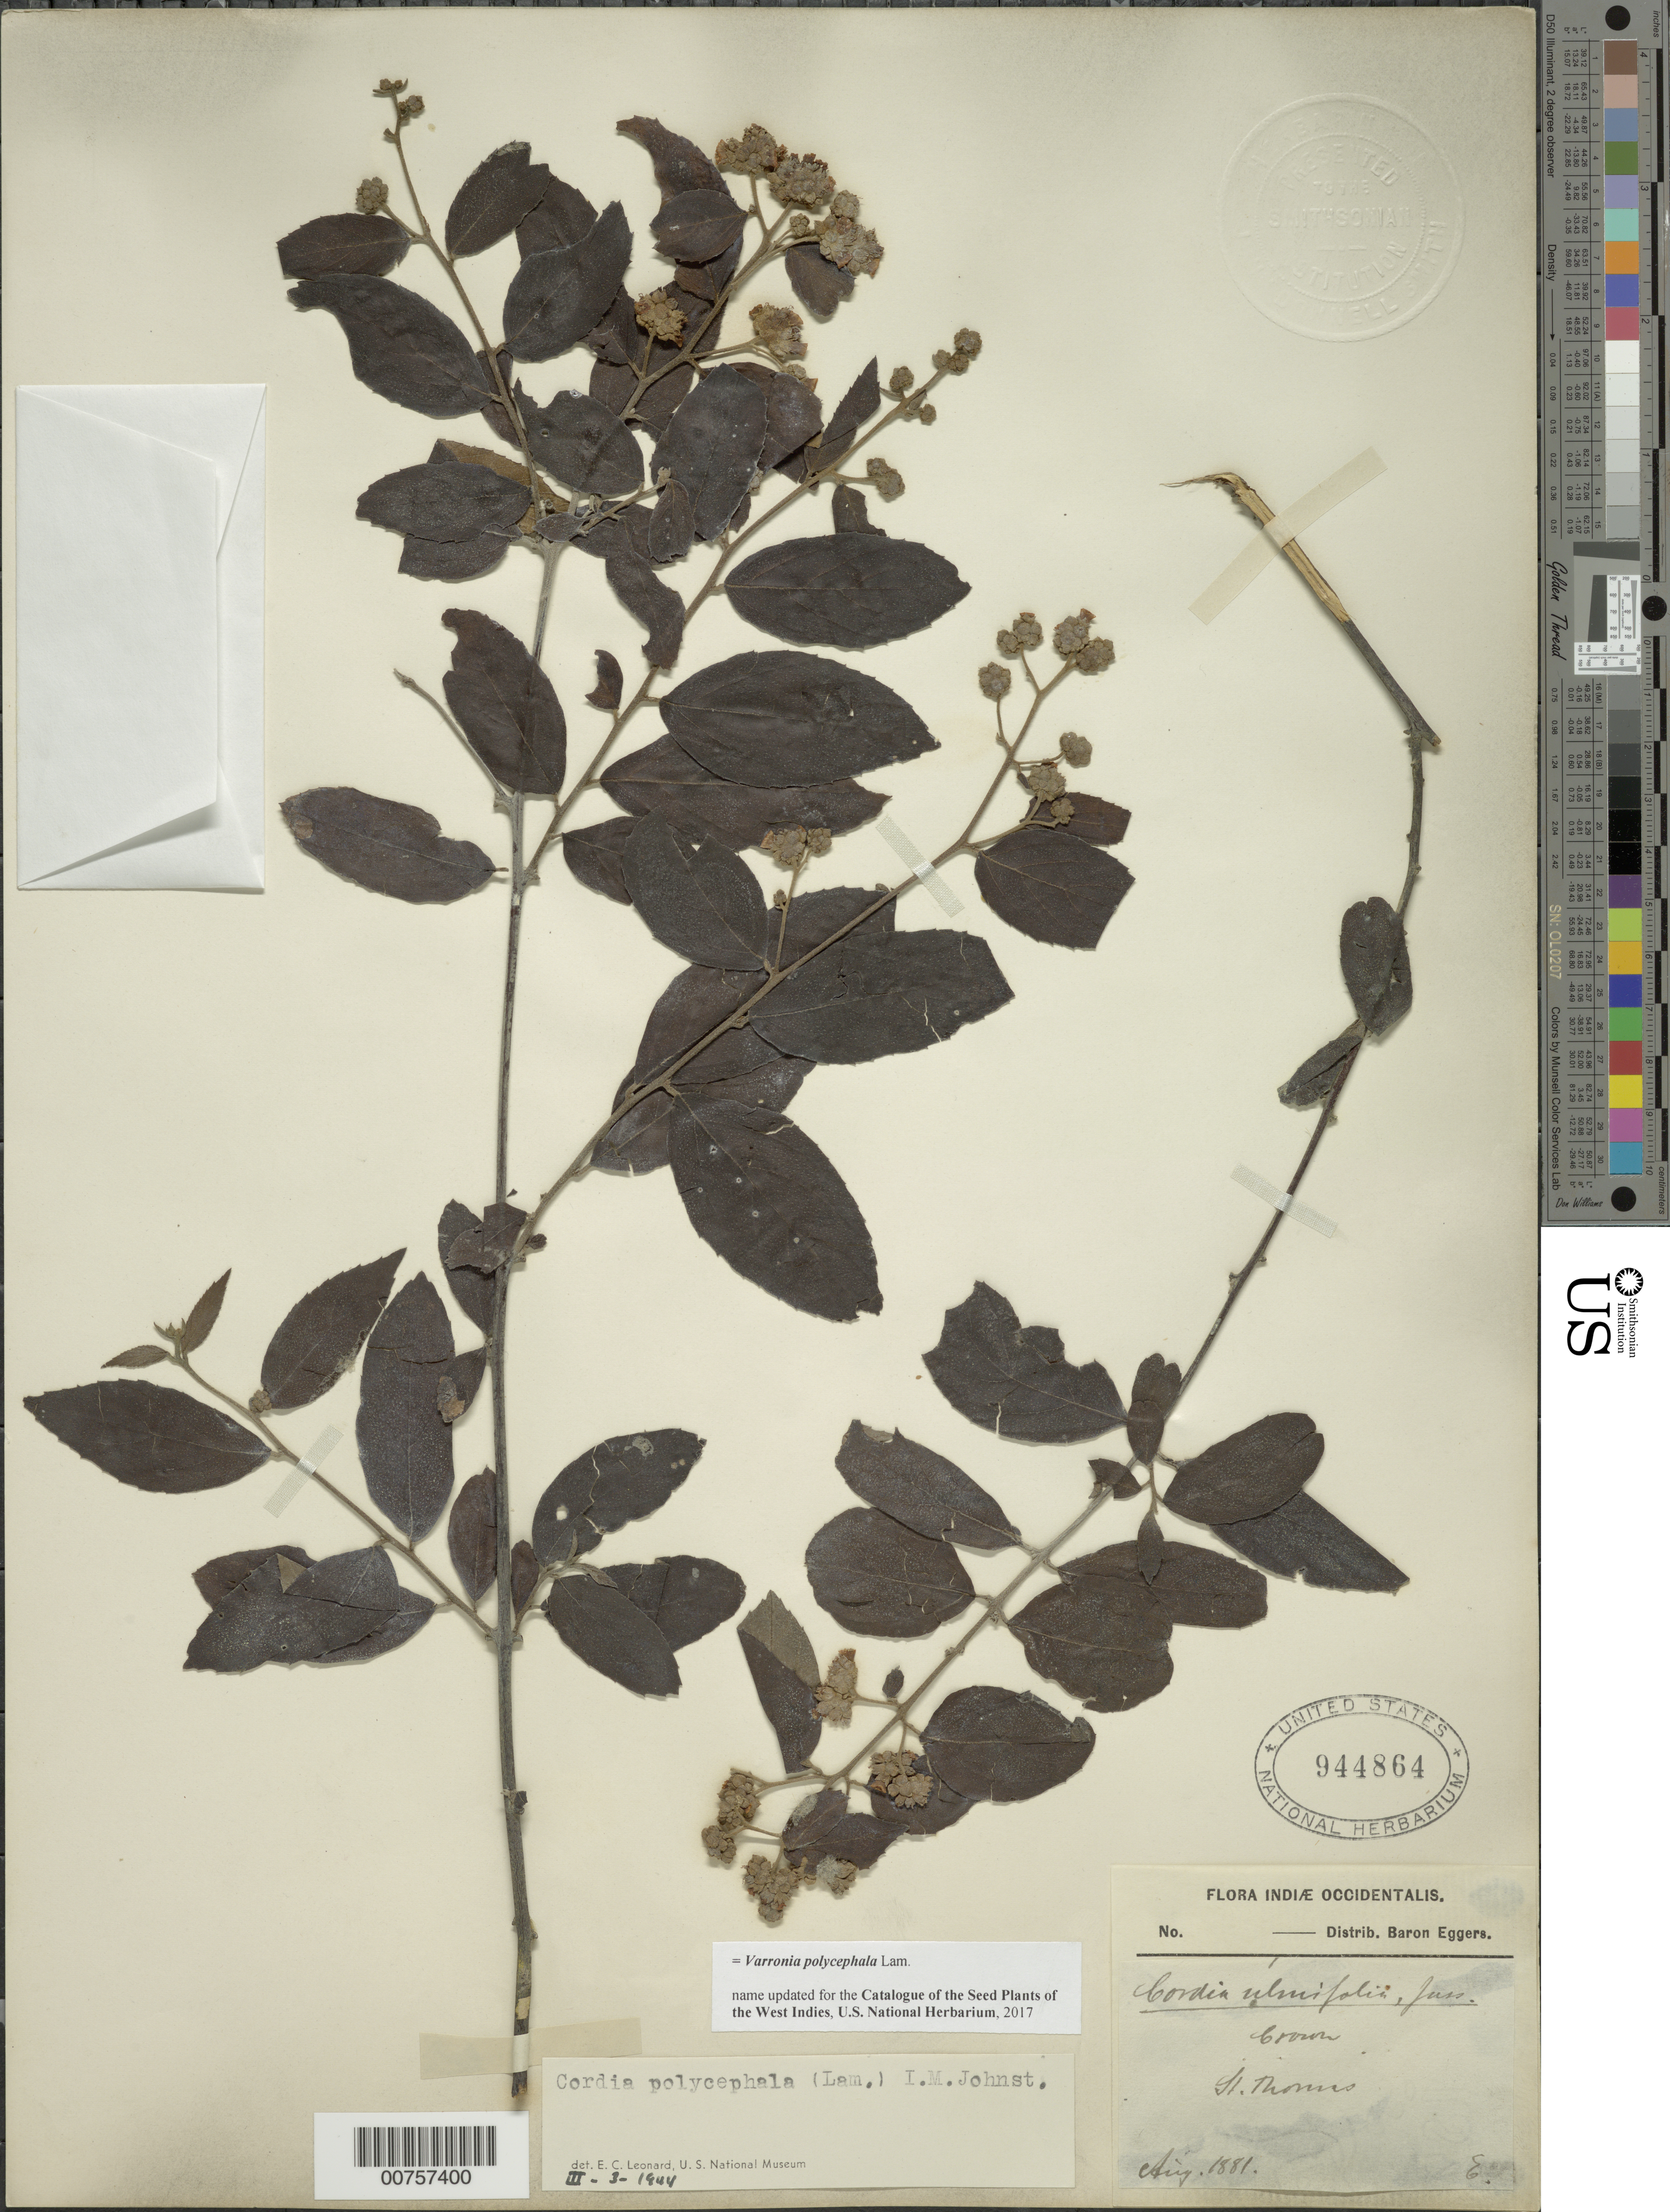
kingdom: Plantae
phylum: Tracheophyta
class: Magnoliopsida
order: Boraginales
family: Cordiaceae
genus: Varronia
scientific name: Varronia polycephala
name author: Lam.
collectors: H. F. A. von Eggers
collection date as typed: Aug 1881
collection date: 1881-08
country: U.S. Virgin Islands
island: St. Thomas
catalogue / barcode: US 944864